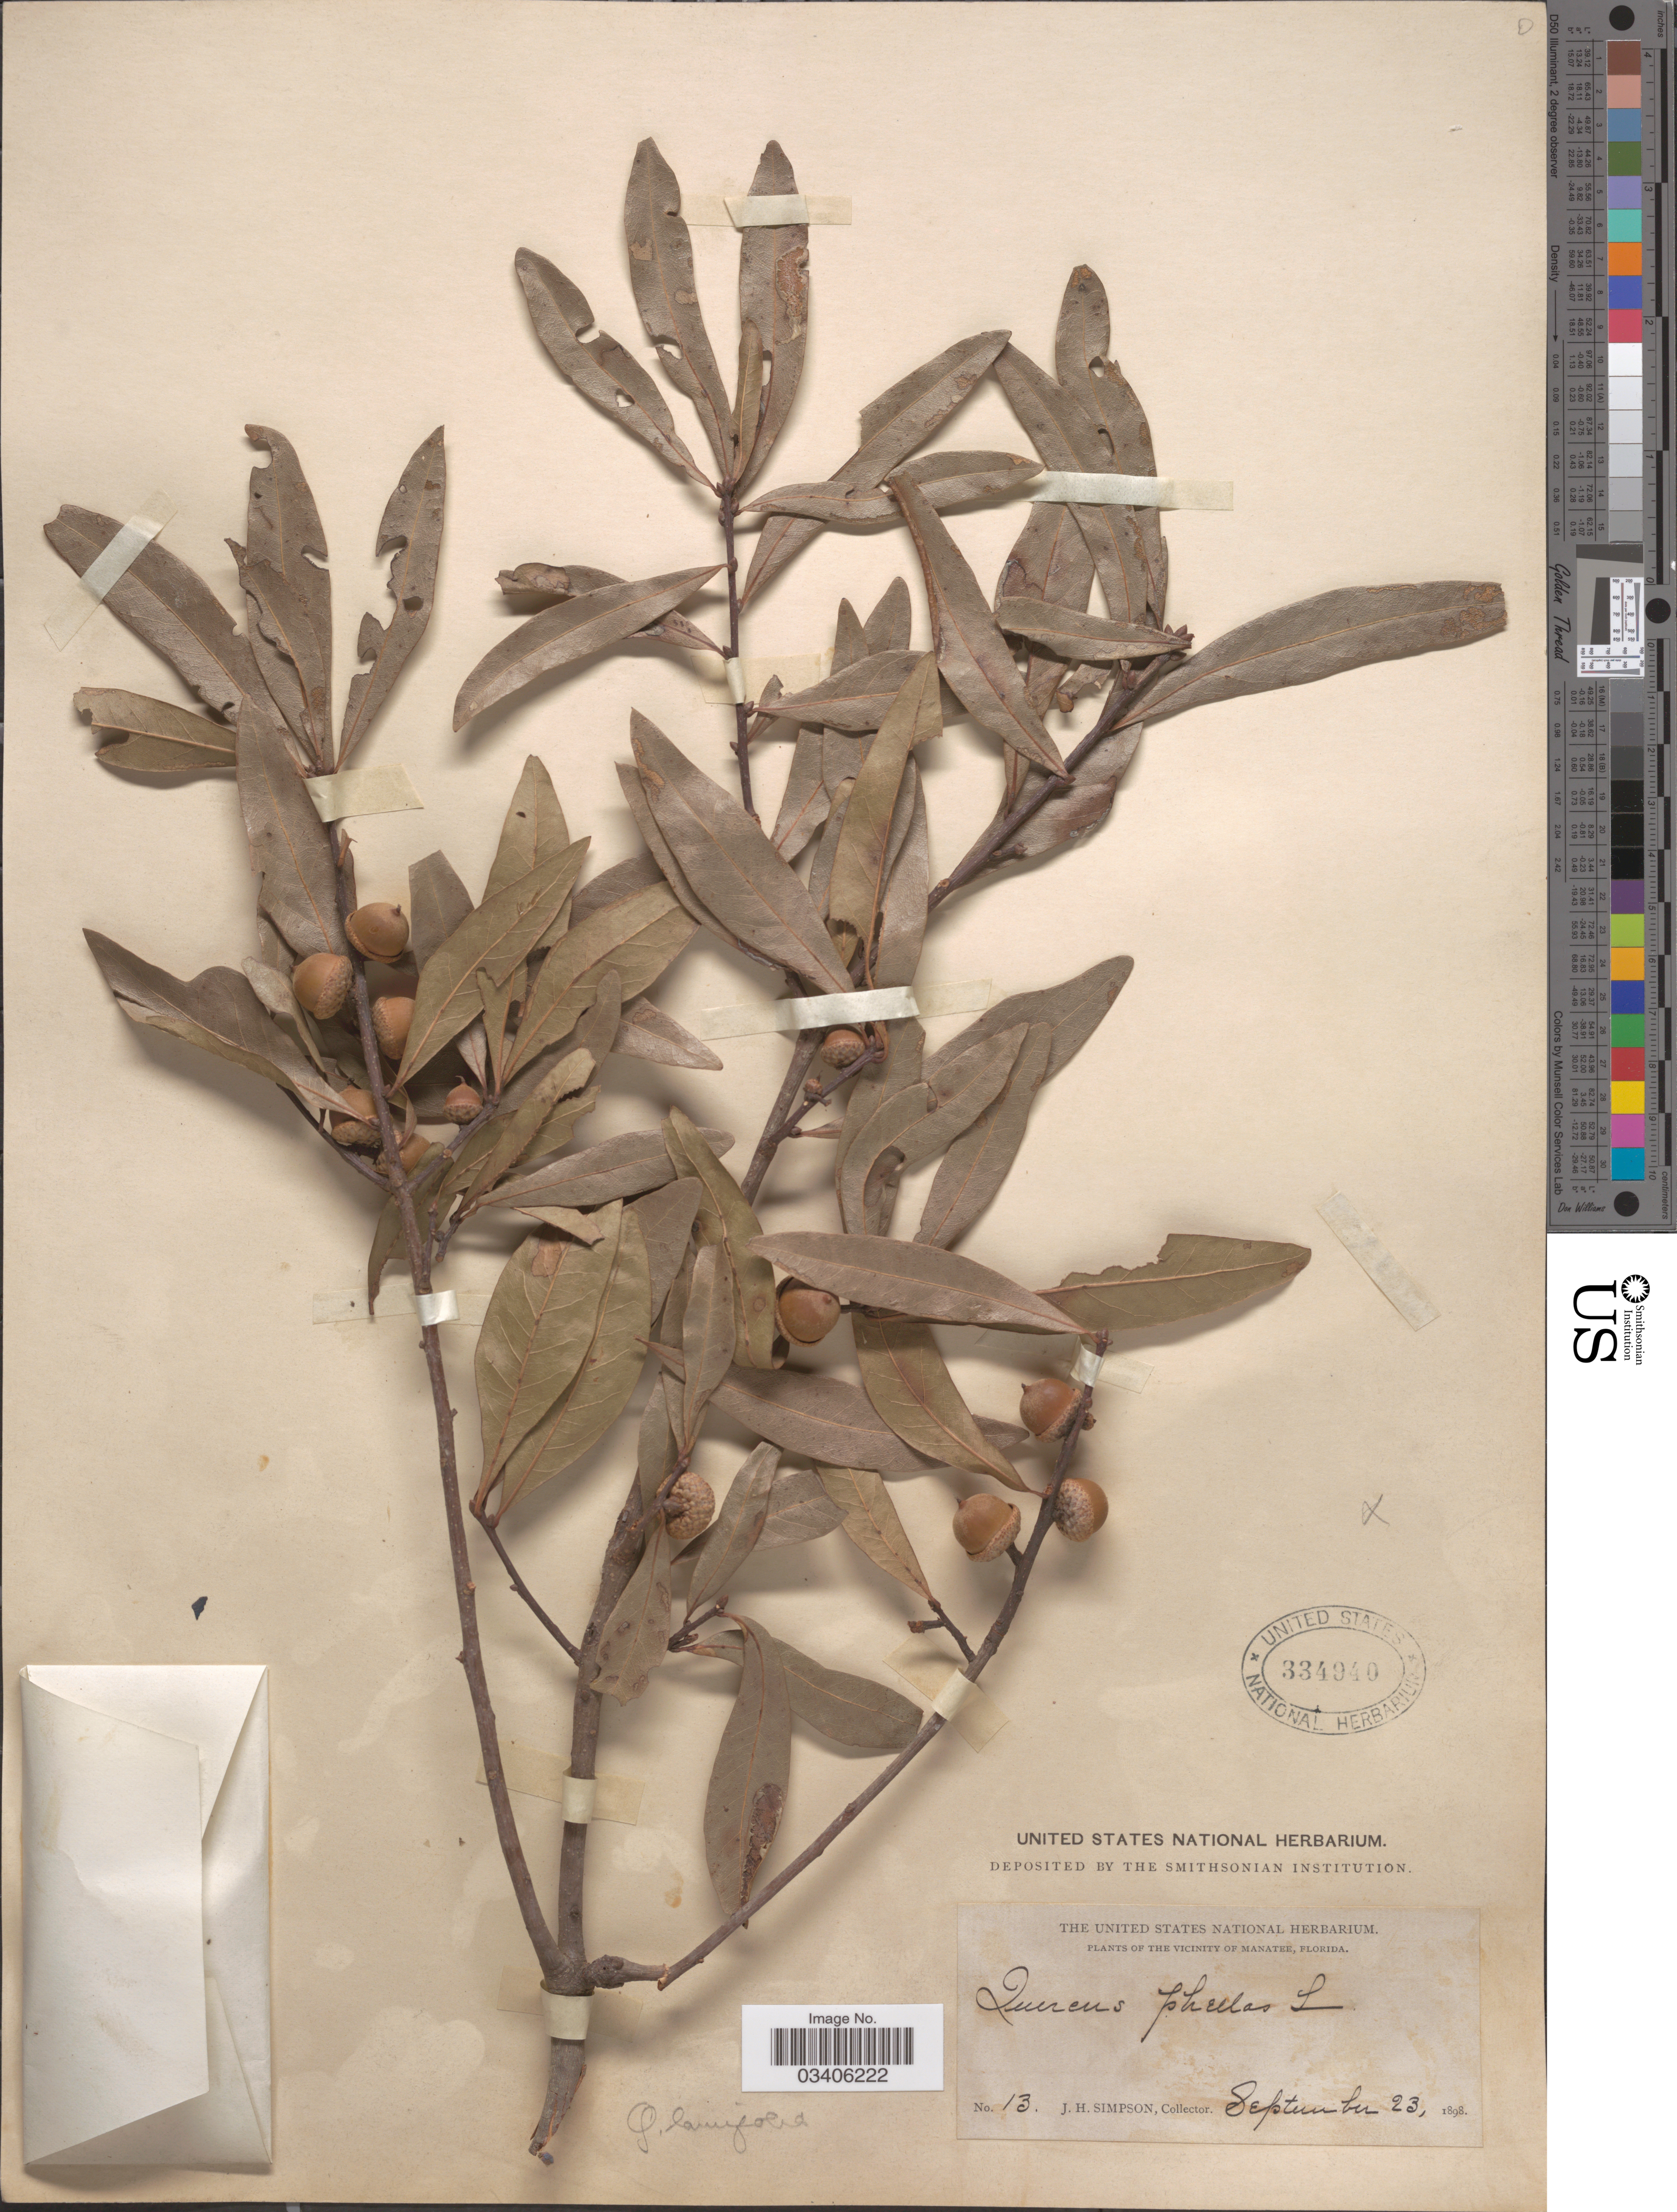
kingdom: Plantae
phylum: Tracheophyta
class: Magnoliopsida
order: Fagales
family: Fagaceae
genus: Quercus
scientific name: Quercus laurifolia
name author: Michx.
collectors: J. H. Simpson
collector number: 13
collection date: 1898-09-23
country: United States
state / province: Florida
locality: Vicinity of Manatee.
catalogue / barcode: US 334940